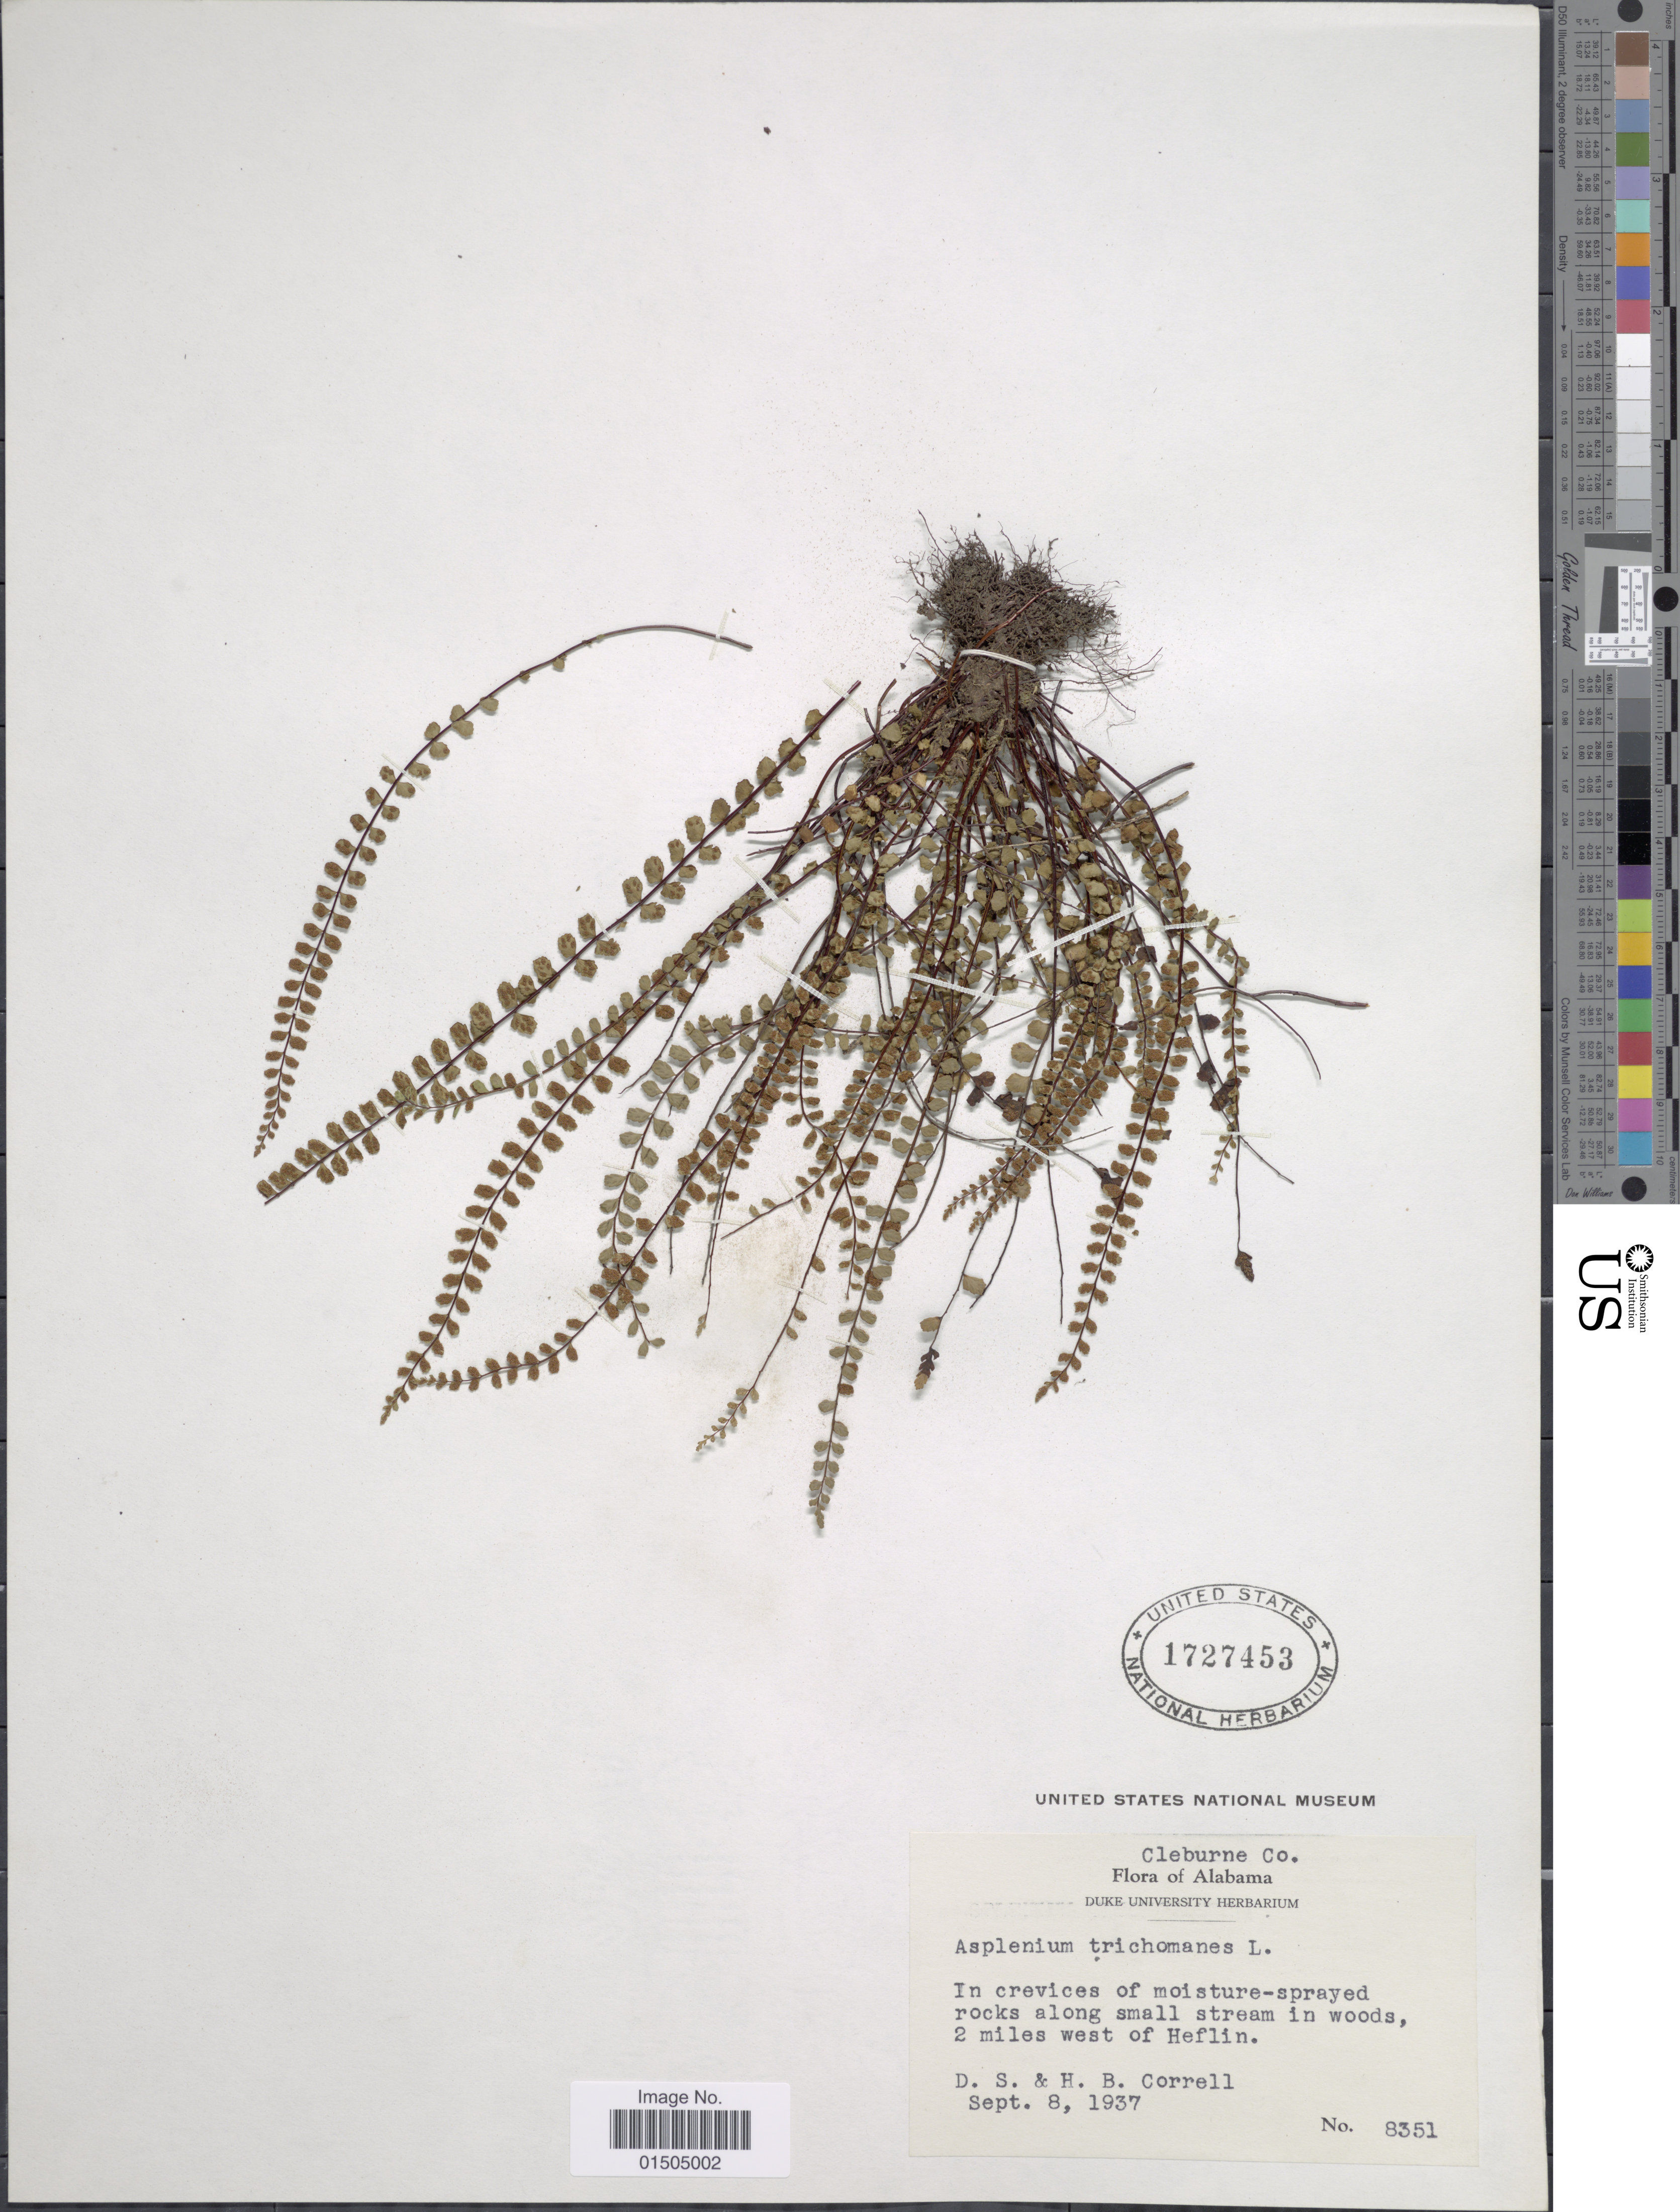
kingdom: Plantae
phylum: Tracheophyta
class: Polypodiopsida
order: Polypodiales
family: Aspleniaceae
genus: Asplenium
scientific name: Asplenium trichomanes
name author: L.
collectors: D. S. Correll & H. Correll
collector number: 8351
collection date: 1937-09-08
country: United States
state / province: Alabama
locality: Cleburne Co. In crevices of moisture-sprayed rocks along small stream in woods, 2 miles west of Heflin.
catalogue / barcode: US 1727453